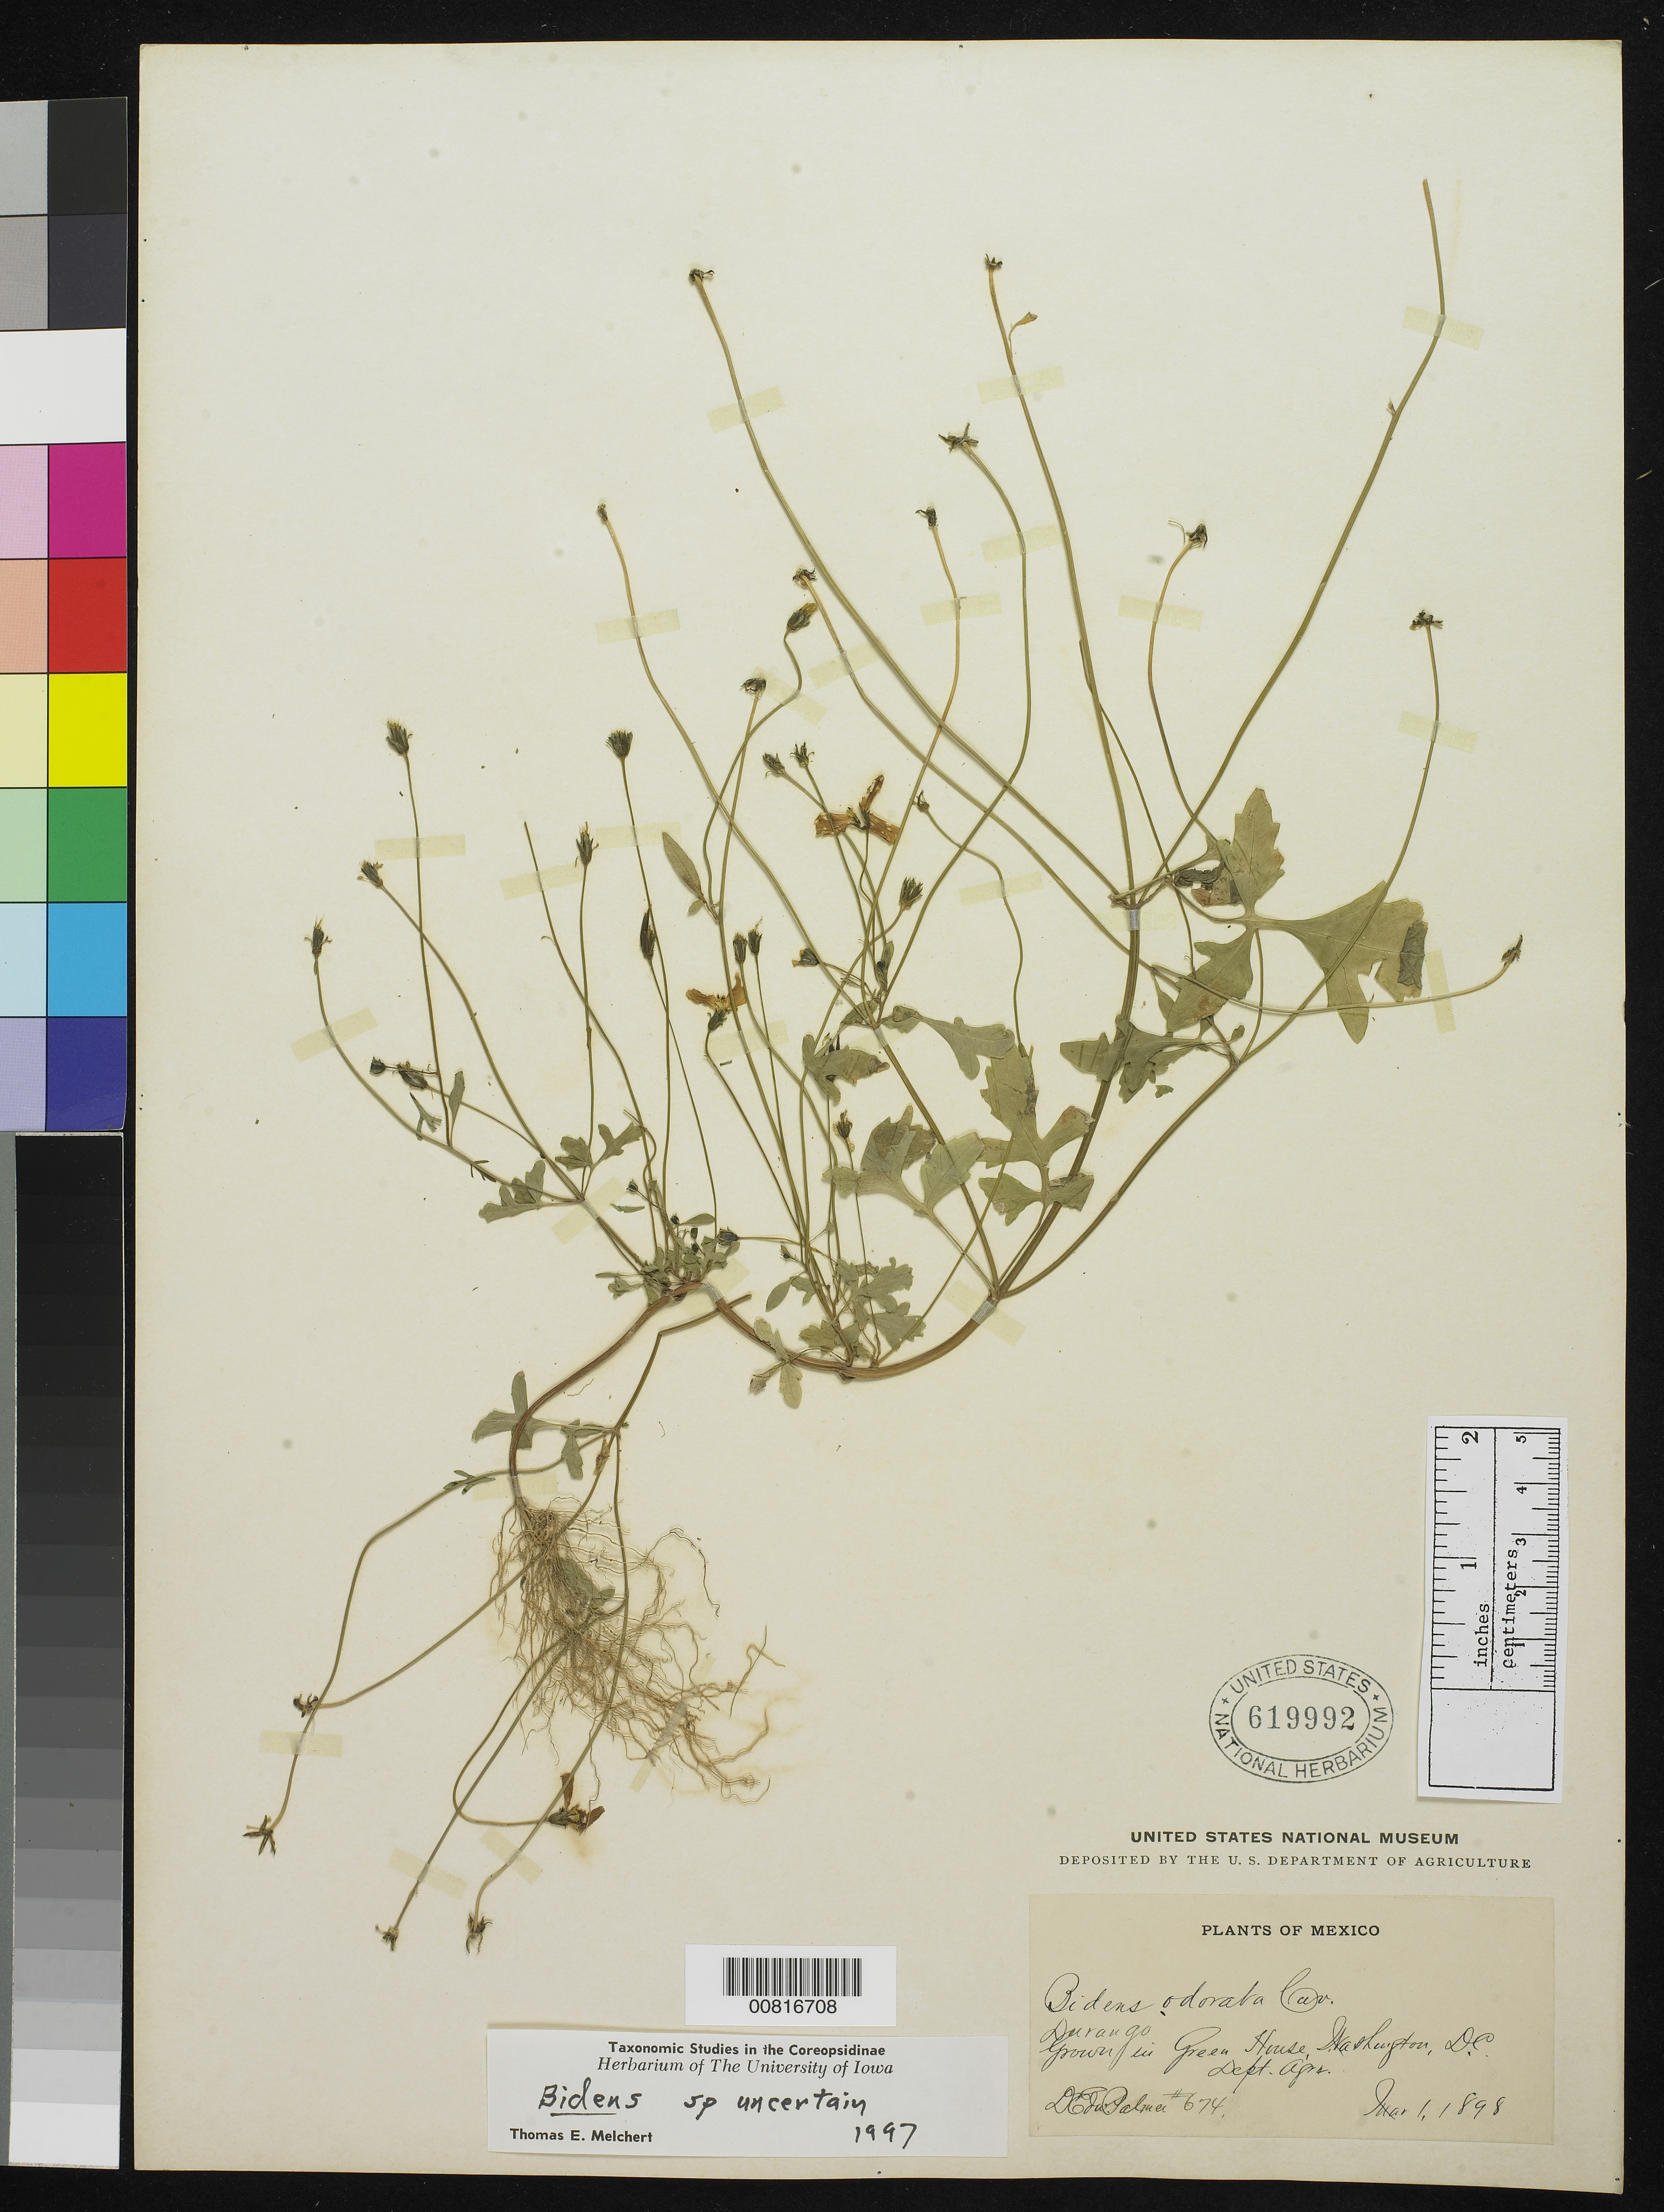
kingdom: Plantae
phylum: Tracheophyta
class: Magnoliopsida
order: Asterales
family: Asteraceae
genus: Bidens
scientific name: Bidens sp.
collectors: E. Palmer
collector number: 674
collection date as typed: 01 Mar 1898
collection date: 1898-03-01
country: Mexico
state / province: Durango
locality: Durango.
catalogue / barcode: US 619992